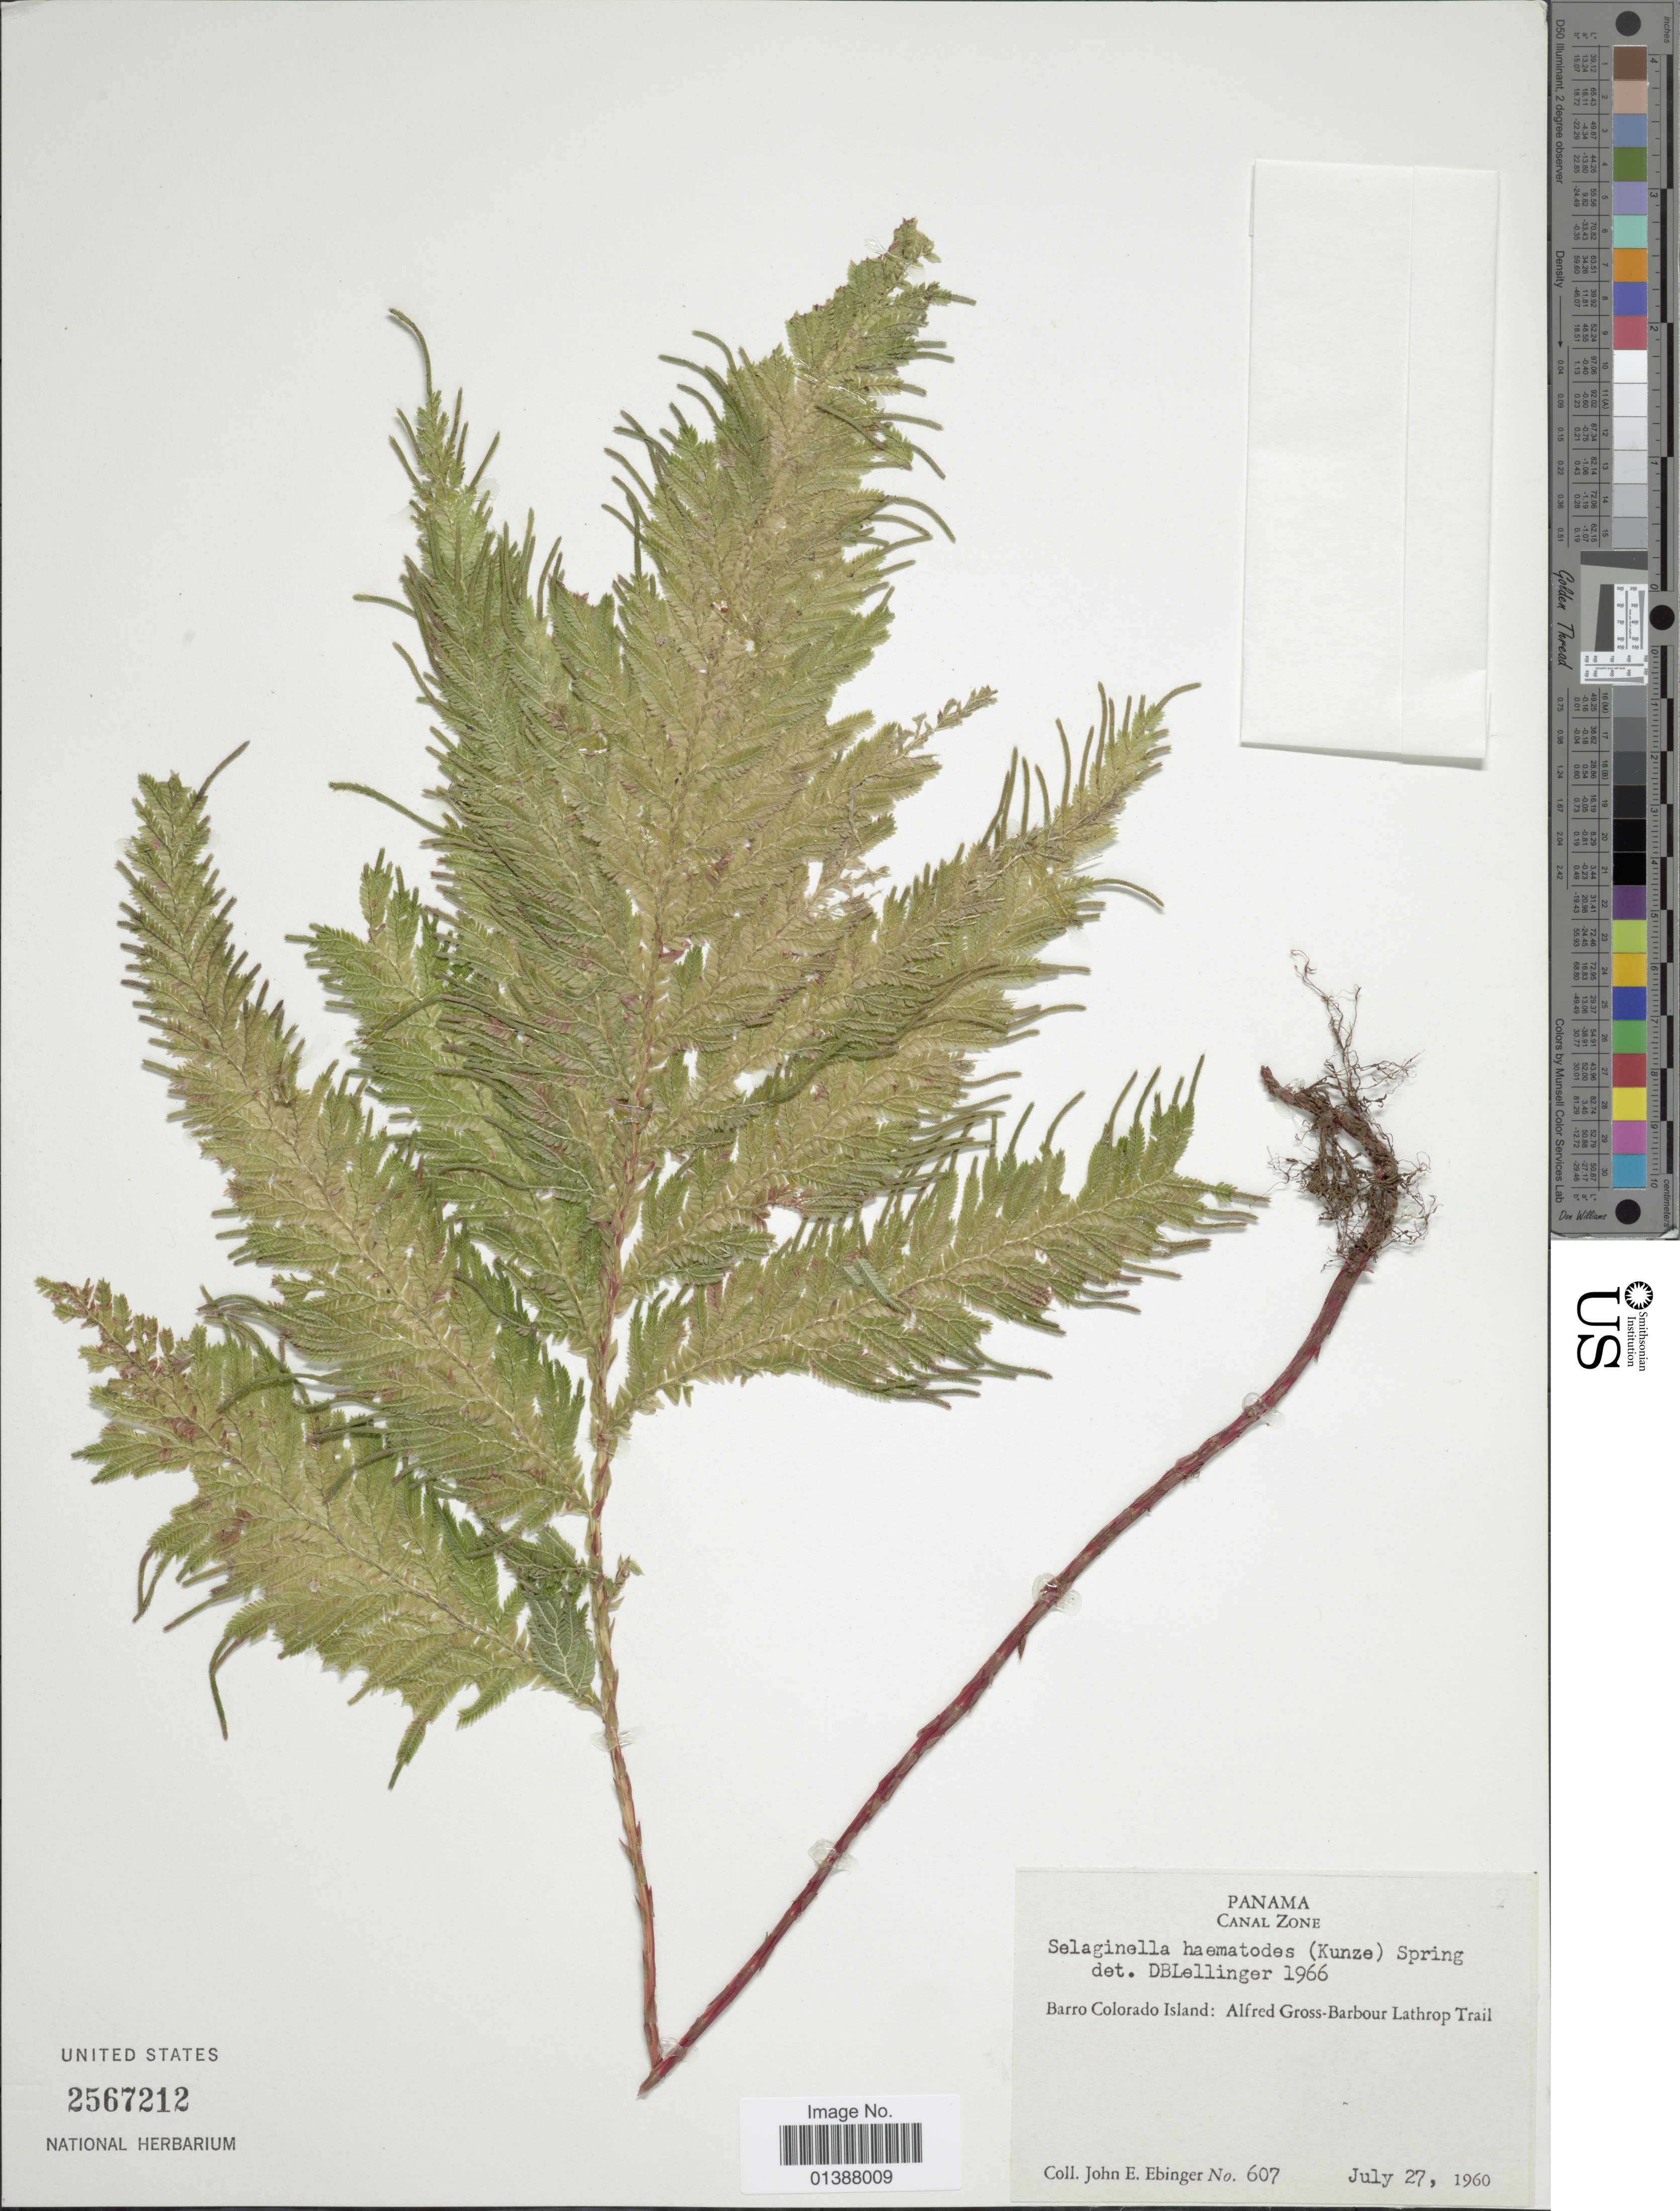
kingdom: Plantae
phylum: Tracheophyta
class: Lycopodiopsida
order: Selaginellales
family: Selaginellaceae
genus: Selaginella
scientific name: Selaginella haematodes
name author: (Kunze) Spring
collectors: J. Ebinger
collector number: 607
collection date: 1960-07-27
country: Panama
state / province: Panamá Oeste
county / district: Canal Zone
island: Barro Colorado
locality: Canal Zone, Barro Colorado Island: Alfred gross-Barbour Lathrop Trail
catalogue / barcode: US 2567212